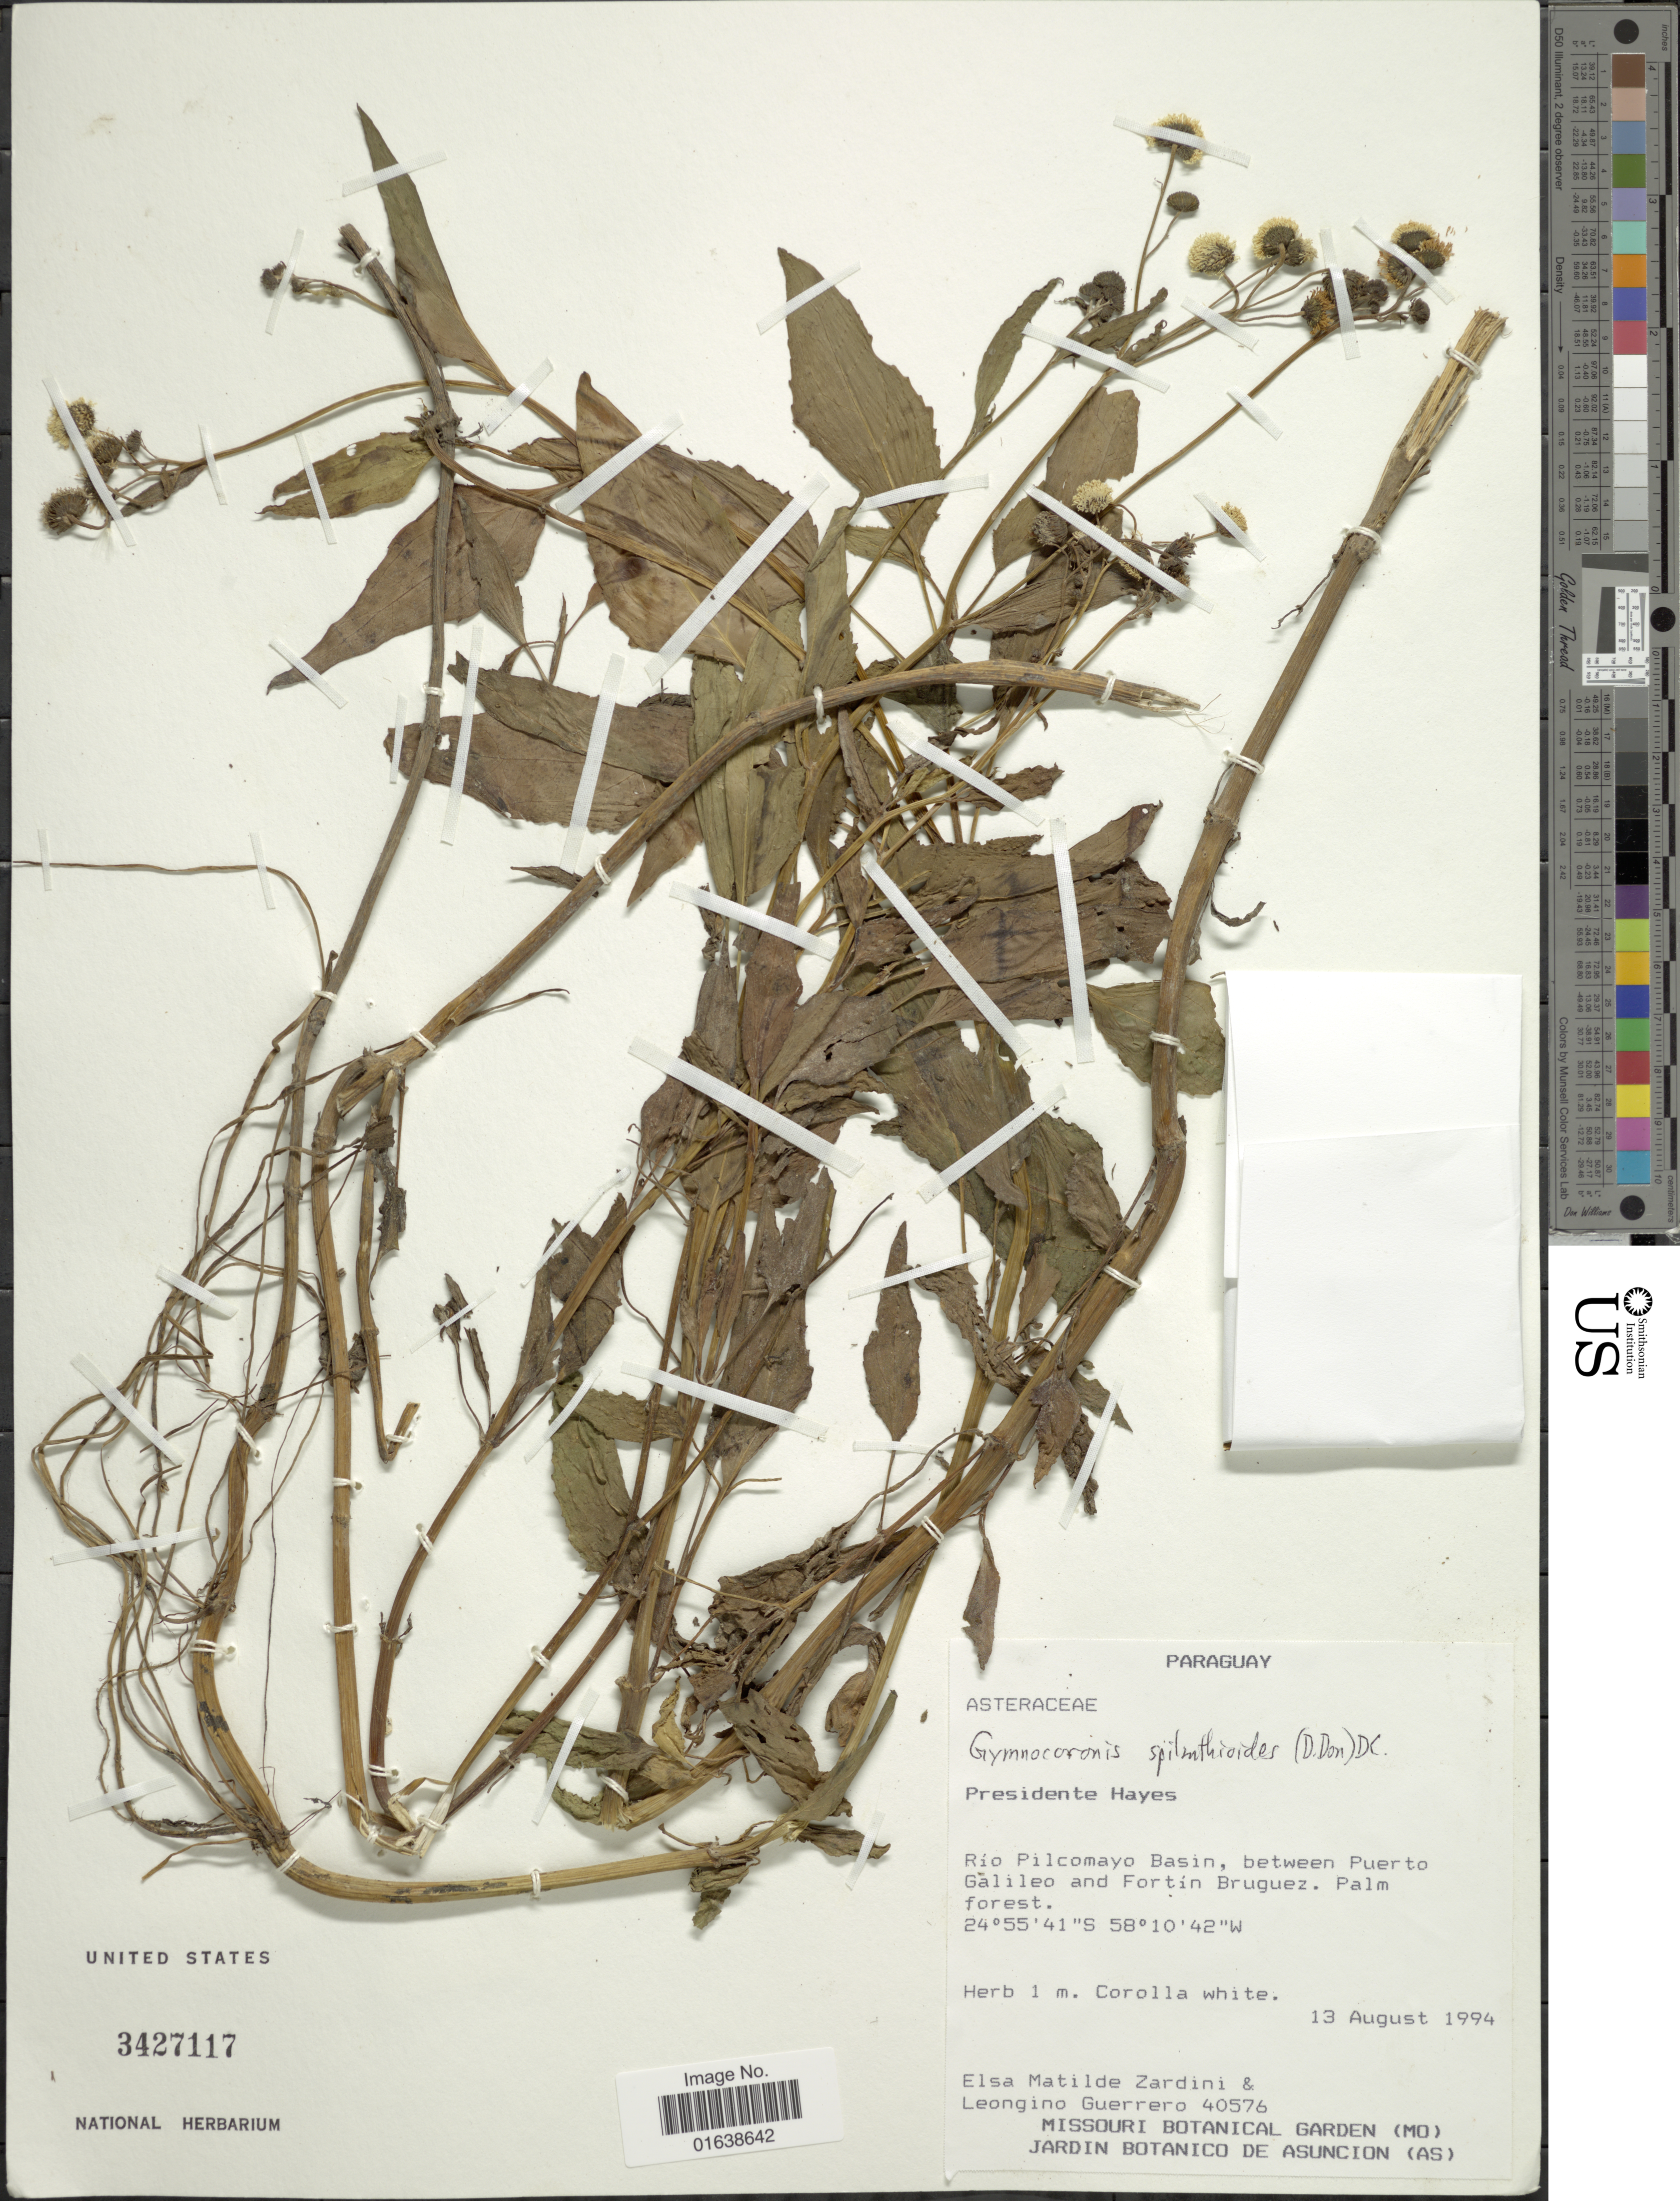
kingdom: Plantae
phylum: Tracheophyta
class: Magnoliopsida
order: Asterales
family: Asteraceae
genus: Gymnocoronis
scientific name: Gymnocoronis spilanthoides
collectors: E. M. Zardini & L. Guerrero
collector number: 40576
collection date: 1994-08-13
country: Paraguay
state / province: Presidente Hayes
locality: Paraguay. Presidente Hayes. Rio Pilcomayo Basin, between puerto Galileo and Fortin Bruguez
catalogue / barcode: US 3427117